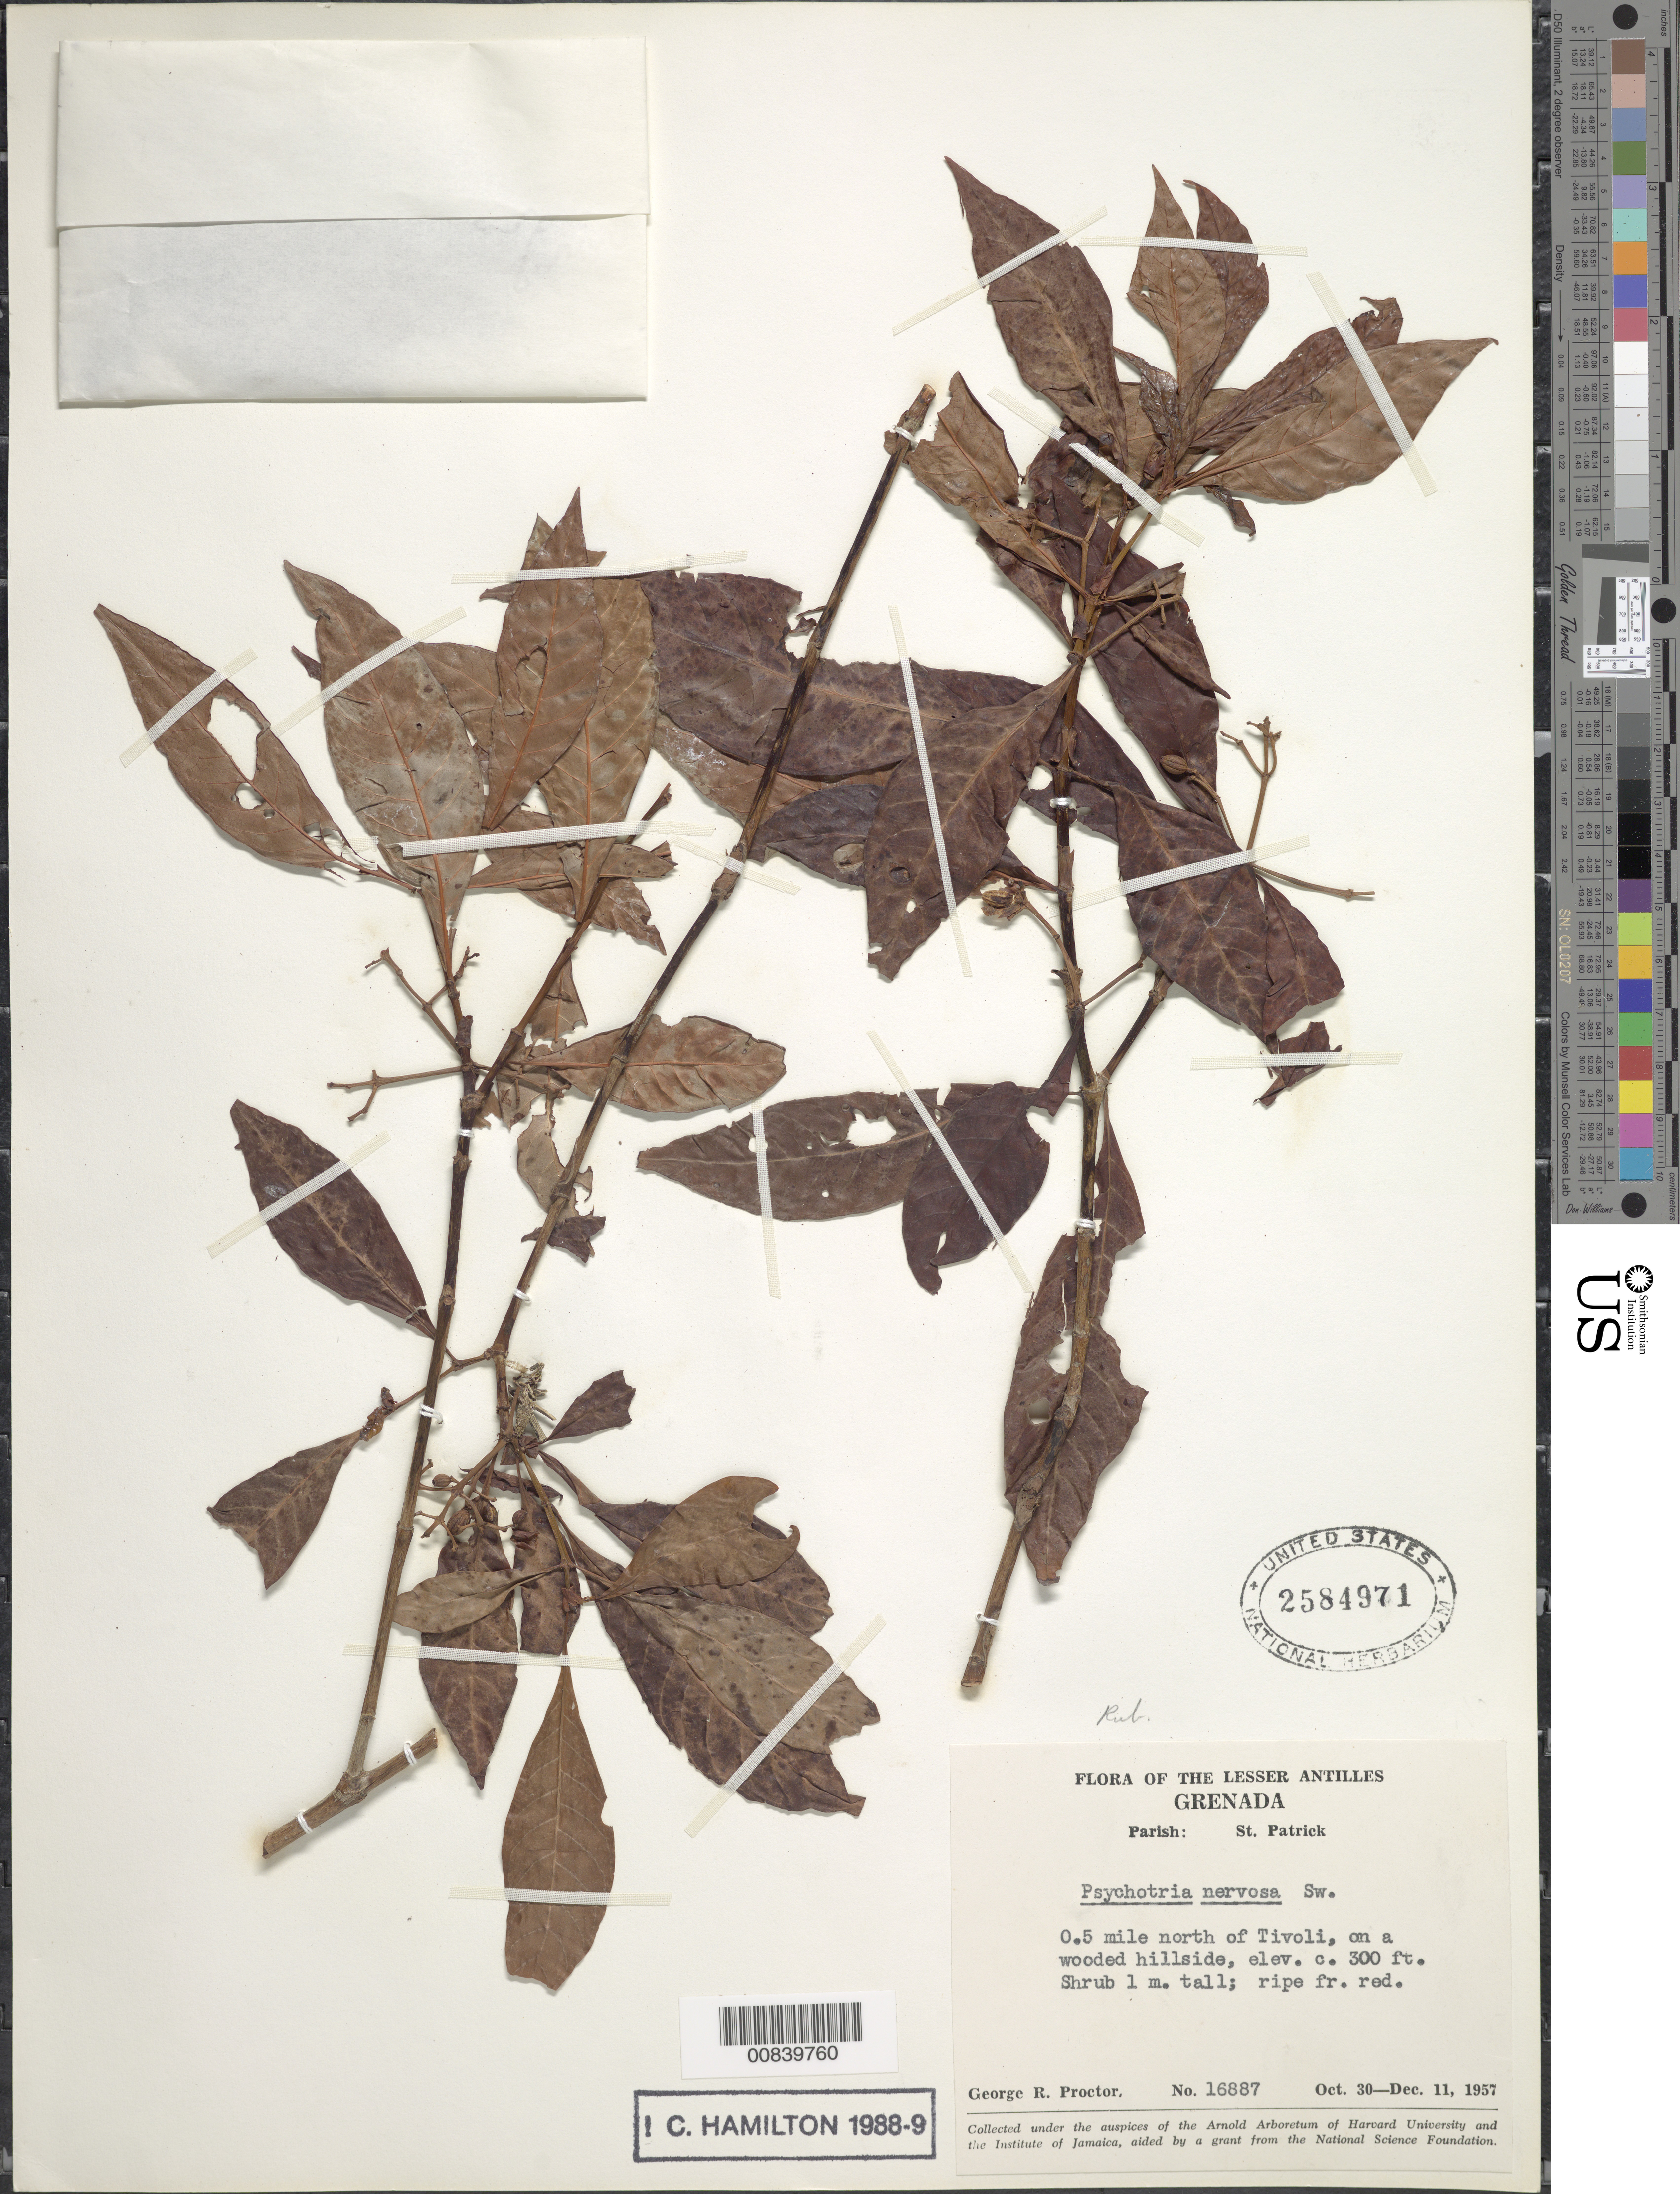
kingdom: Plantae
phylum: Tracheophyta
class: Magnoliopsida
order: Gentianales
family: Rubiaceae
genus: Psychotria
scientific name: Psychotria nervosa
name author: Sw.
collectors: G. R. Proctor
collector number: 16887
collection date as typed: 30 Oct 1957 to 11 Dec 1957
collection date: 1957-10-30/1957-12-11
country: Grenada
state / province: Saint Patrick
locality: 0.5 mile north of Tivoli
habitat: Wooded hillside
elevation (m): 91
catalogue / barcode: US 2584971